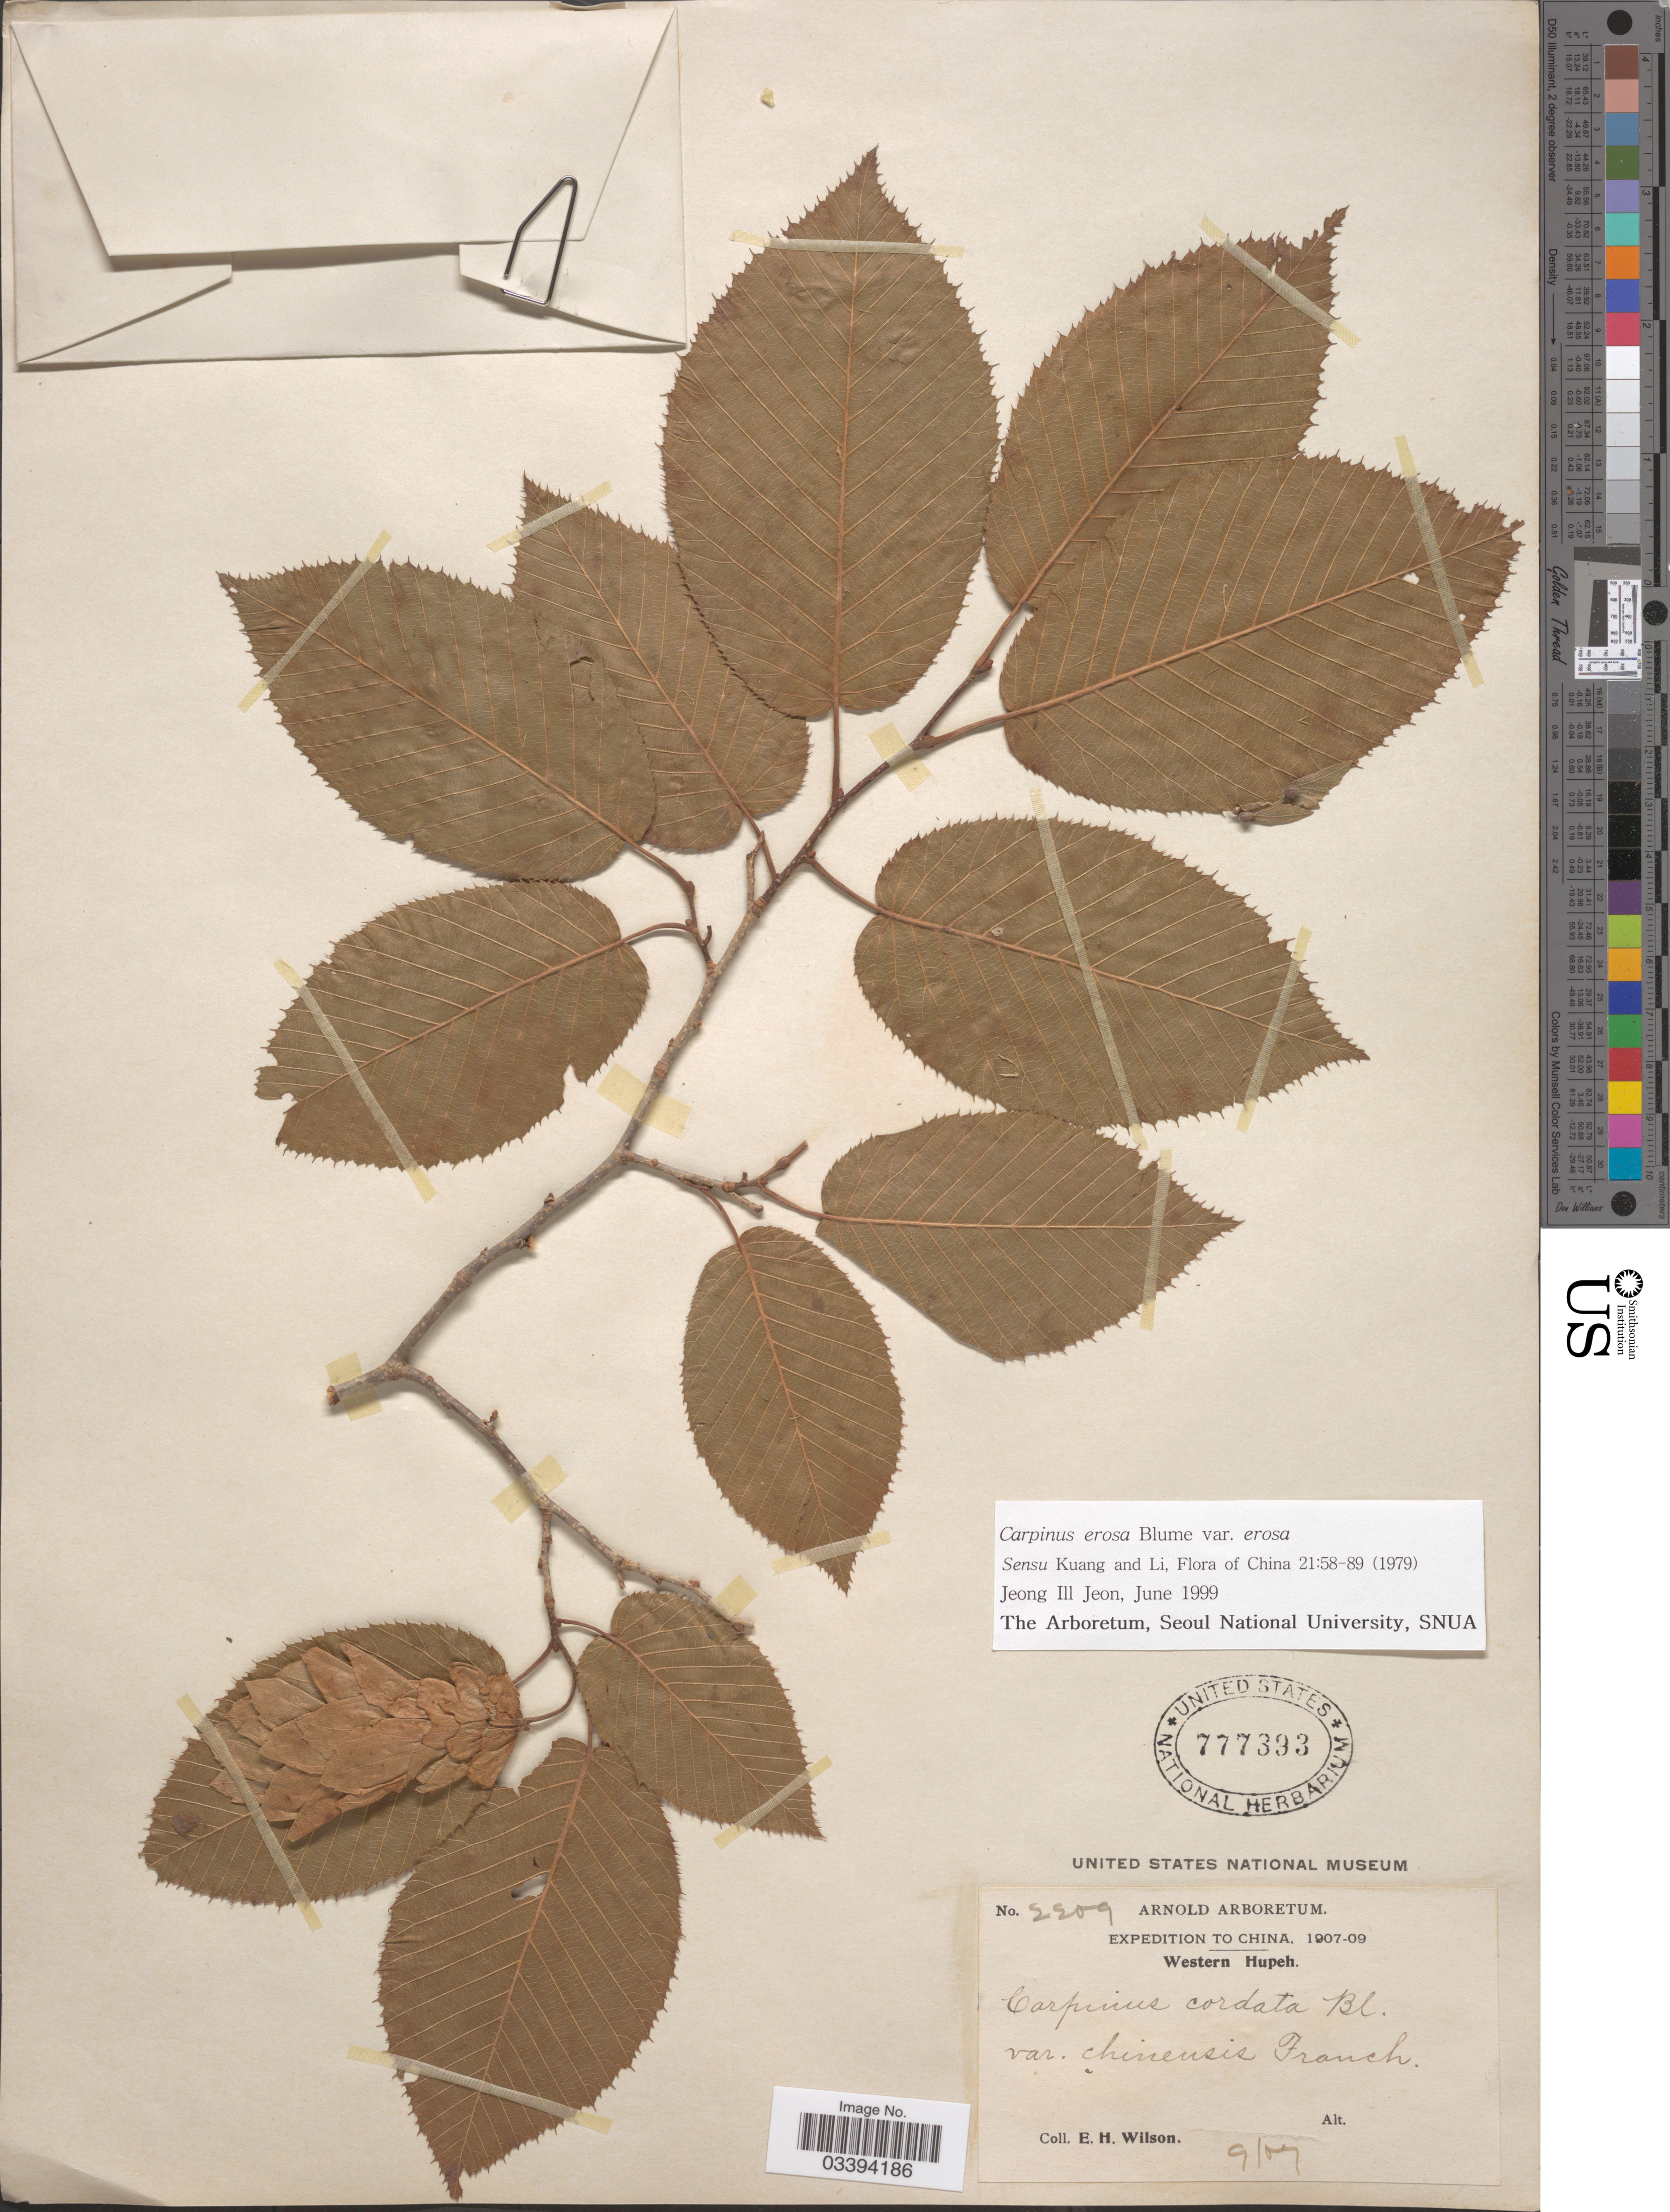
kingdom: Plantae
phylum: Tracheophyta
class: Magnoliopsida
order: Fagales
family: Betulaceae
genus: Carpinus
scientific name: Carpinus erosa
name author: Blume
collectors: E. Wilson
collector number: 2209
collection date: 1907-09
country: China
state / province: Hubei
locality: Western Hupeh.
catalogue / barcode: US 777393